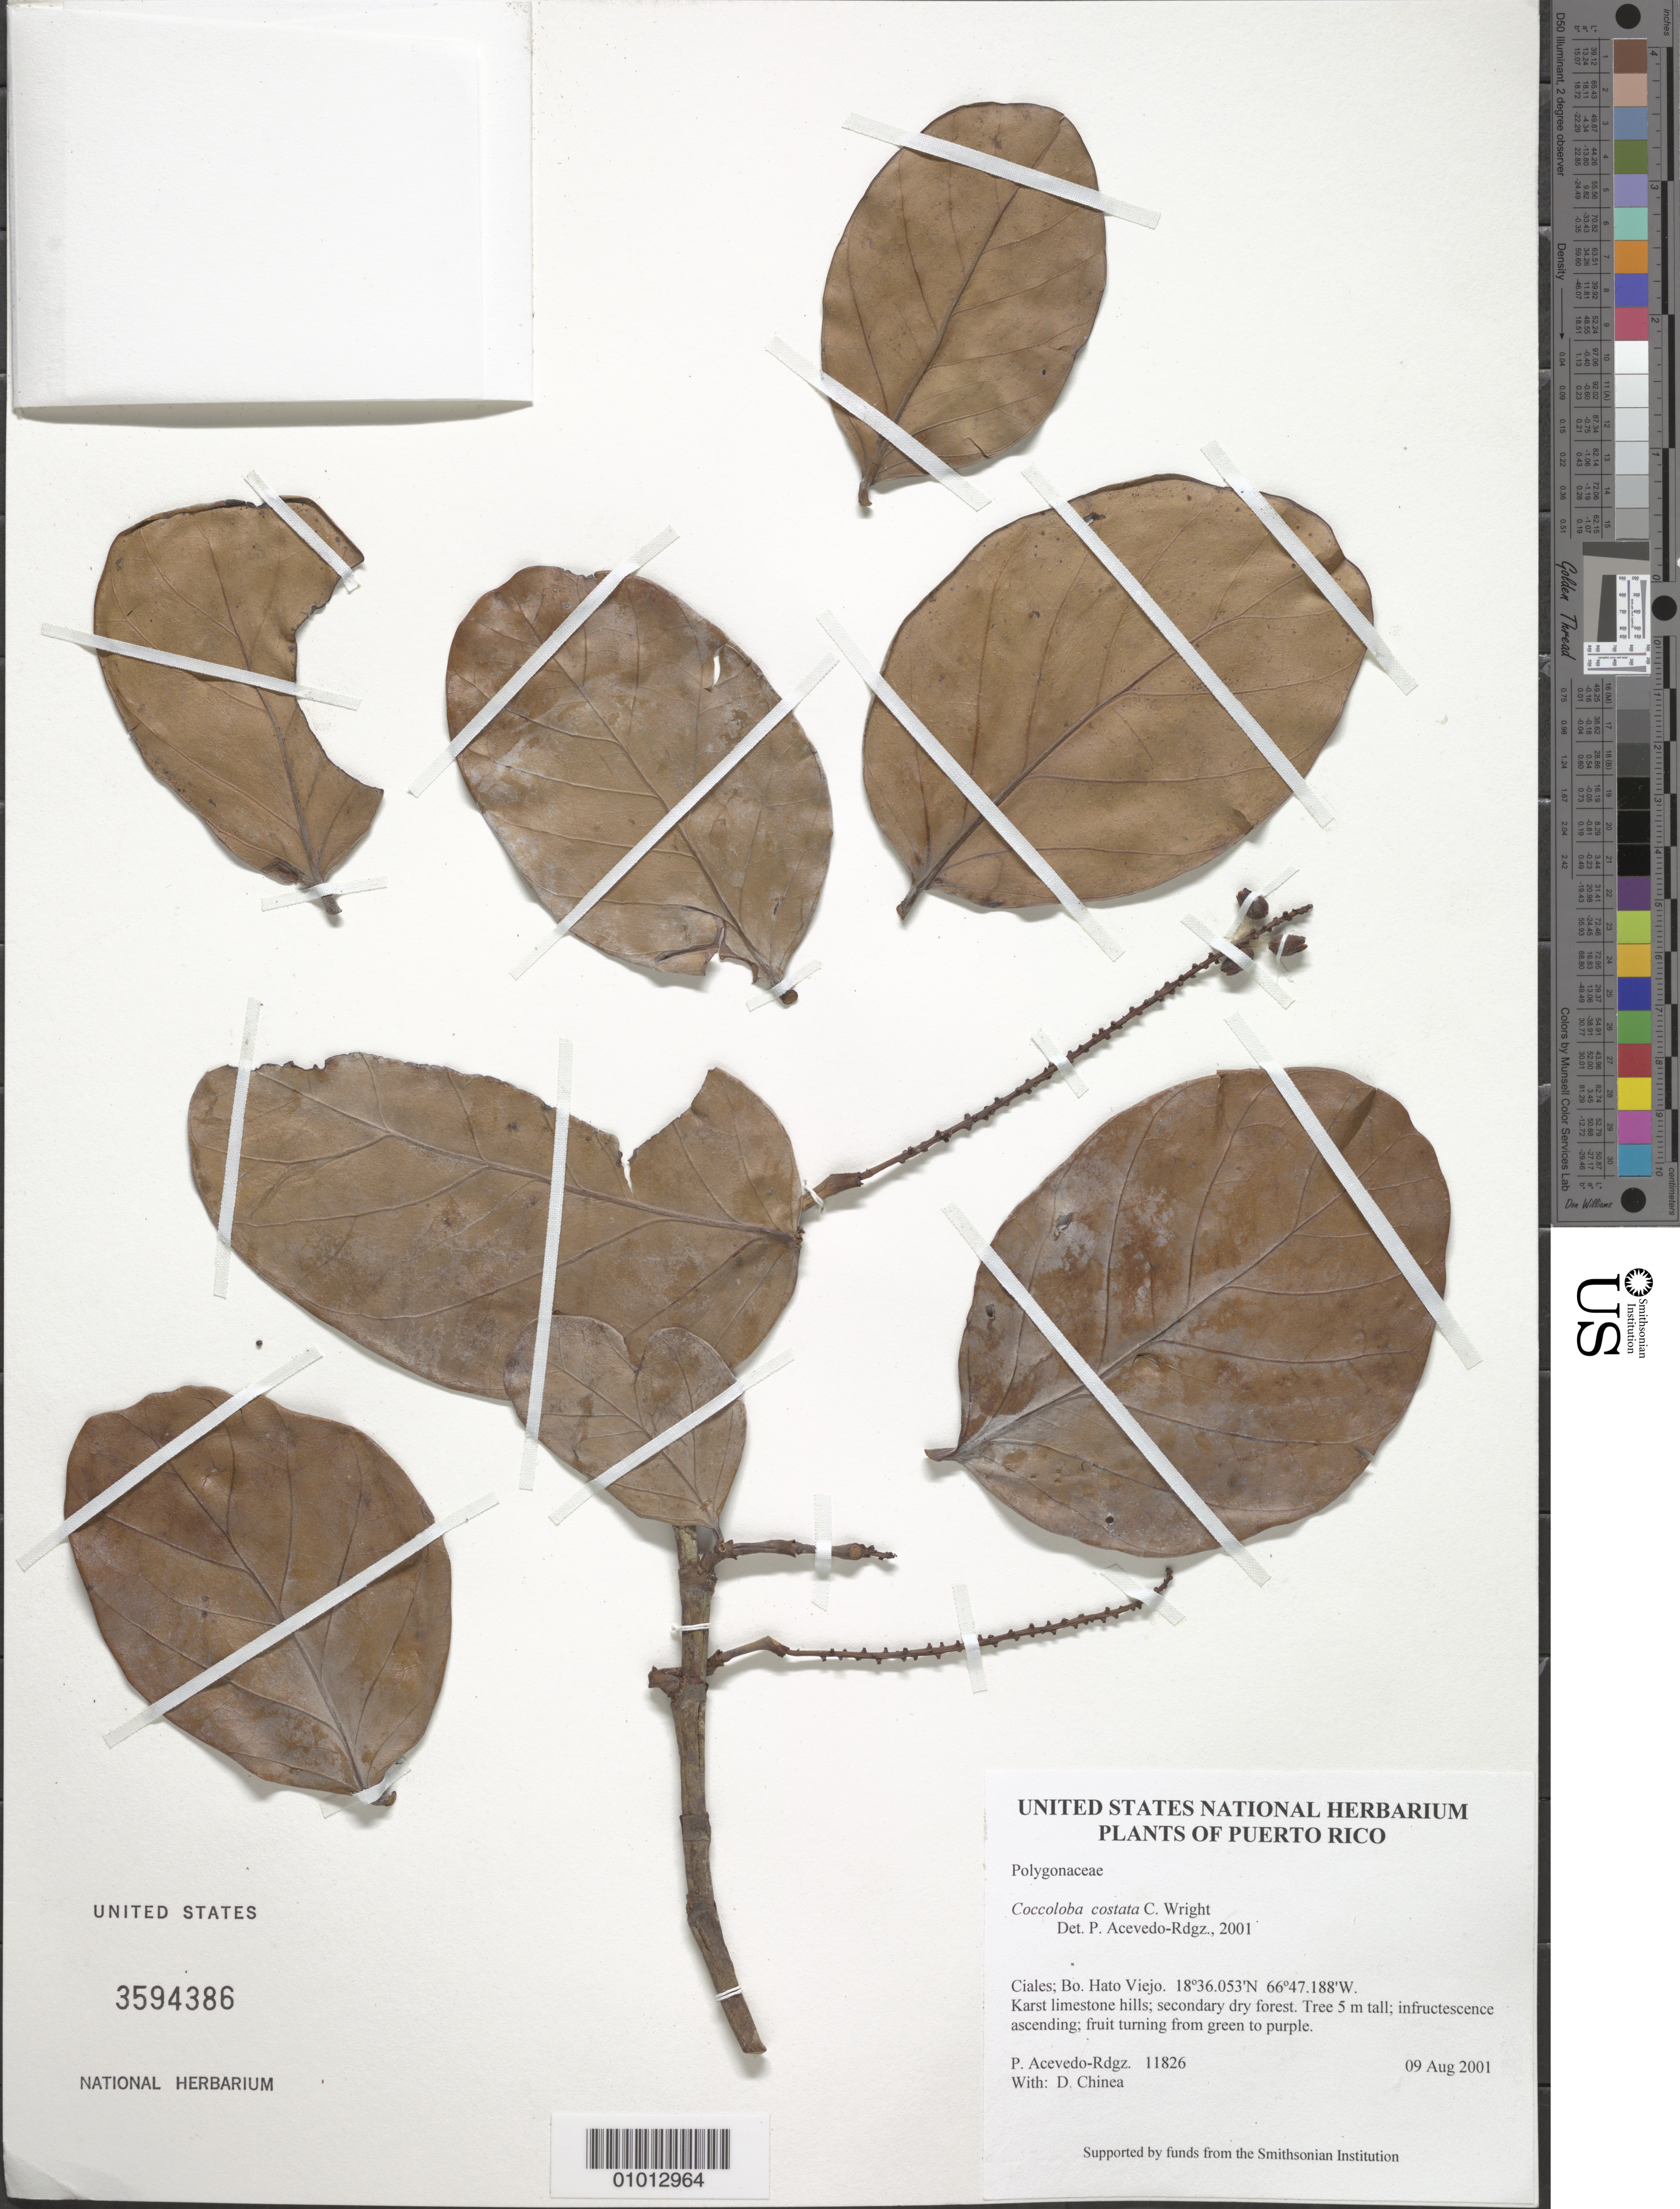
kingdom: Plantae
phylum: Tracheophyta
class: Magnoliopsida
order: Caryophyllales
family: Polygonaceae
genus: Coccoloba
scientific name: Coccoloba costata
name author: C. Wright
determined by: Acevedo-Rodríguez, P., (BOT), Smithsonian Institution - National Museum of Natural History (UNITED STATES)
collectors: P. Acevedo-Rodr. & D. Chinea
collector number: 11826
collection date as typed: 09 Aug 2001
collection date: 2001-08-09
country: Puerto Rico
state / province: Ciales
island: Puerto Rico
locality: Ciales; Bo. Hato Viejo.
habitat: Karst limestone hills; secondary dry forest.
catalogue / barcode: US 3594386